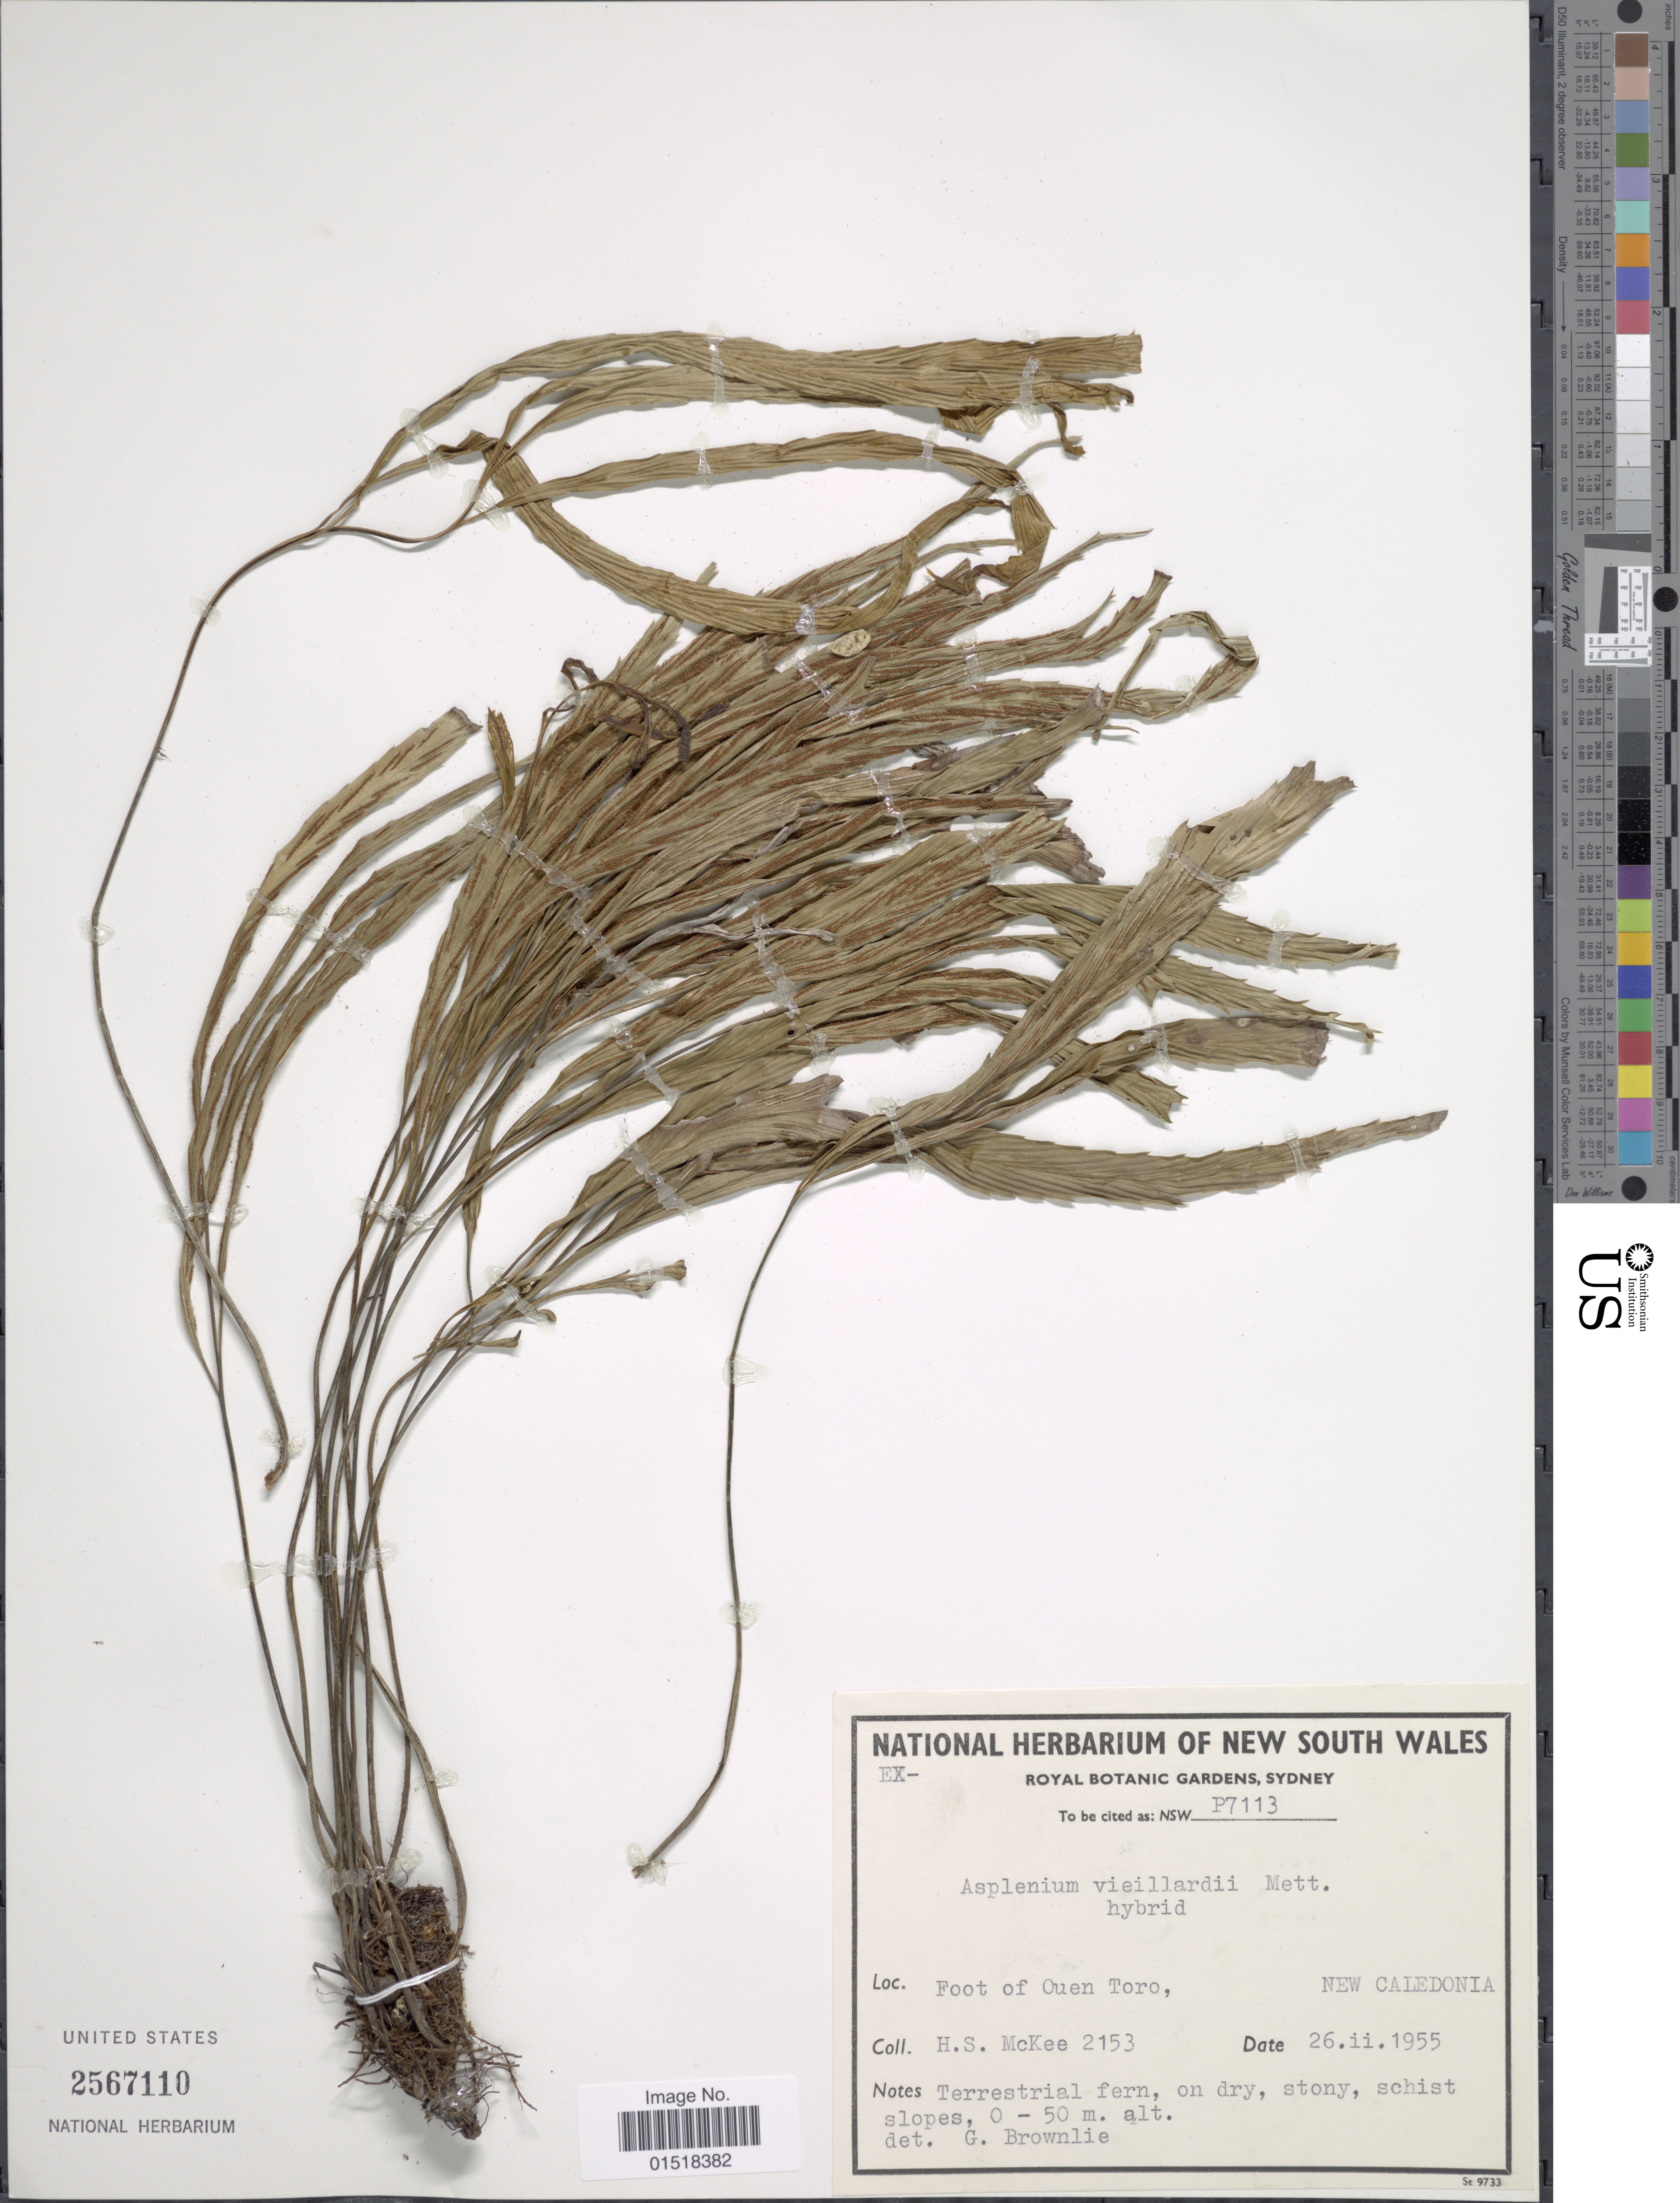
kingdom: Plantae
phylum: Tracheophyta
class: Polypodiopsida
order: Polypodiales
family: Aspleniaceae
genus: Asplenium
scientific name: Asplenium vieillardii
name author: Mett.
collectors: H. S. McKee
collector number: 2153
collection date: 1955-02-26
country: New Caledonia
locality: Foot of Ouen Toro.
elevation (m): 0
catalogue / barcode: US 2567110